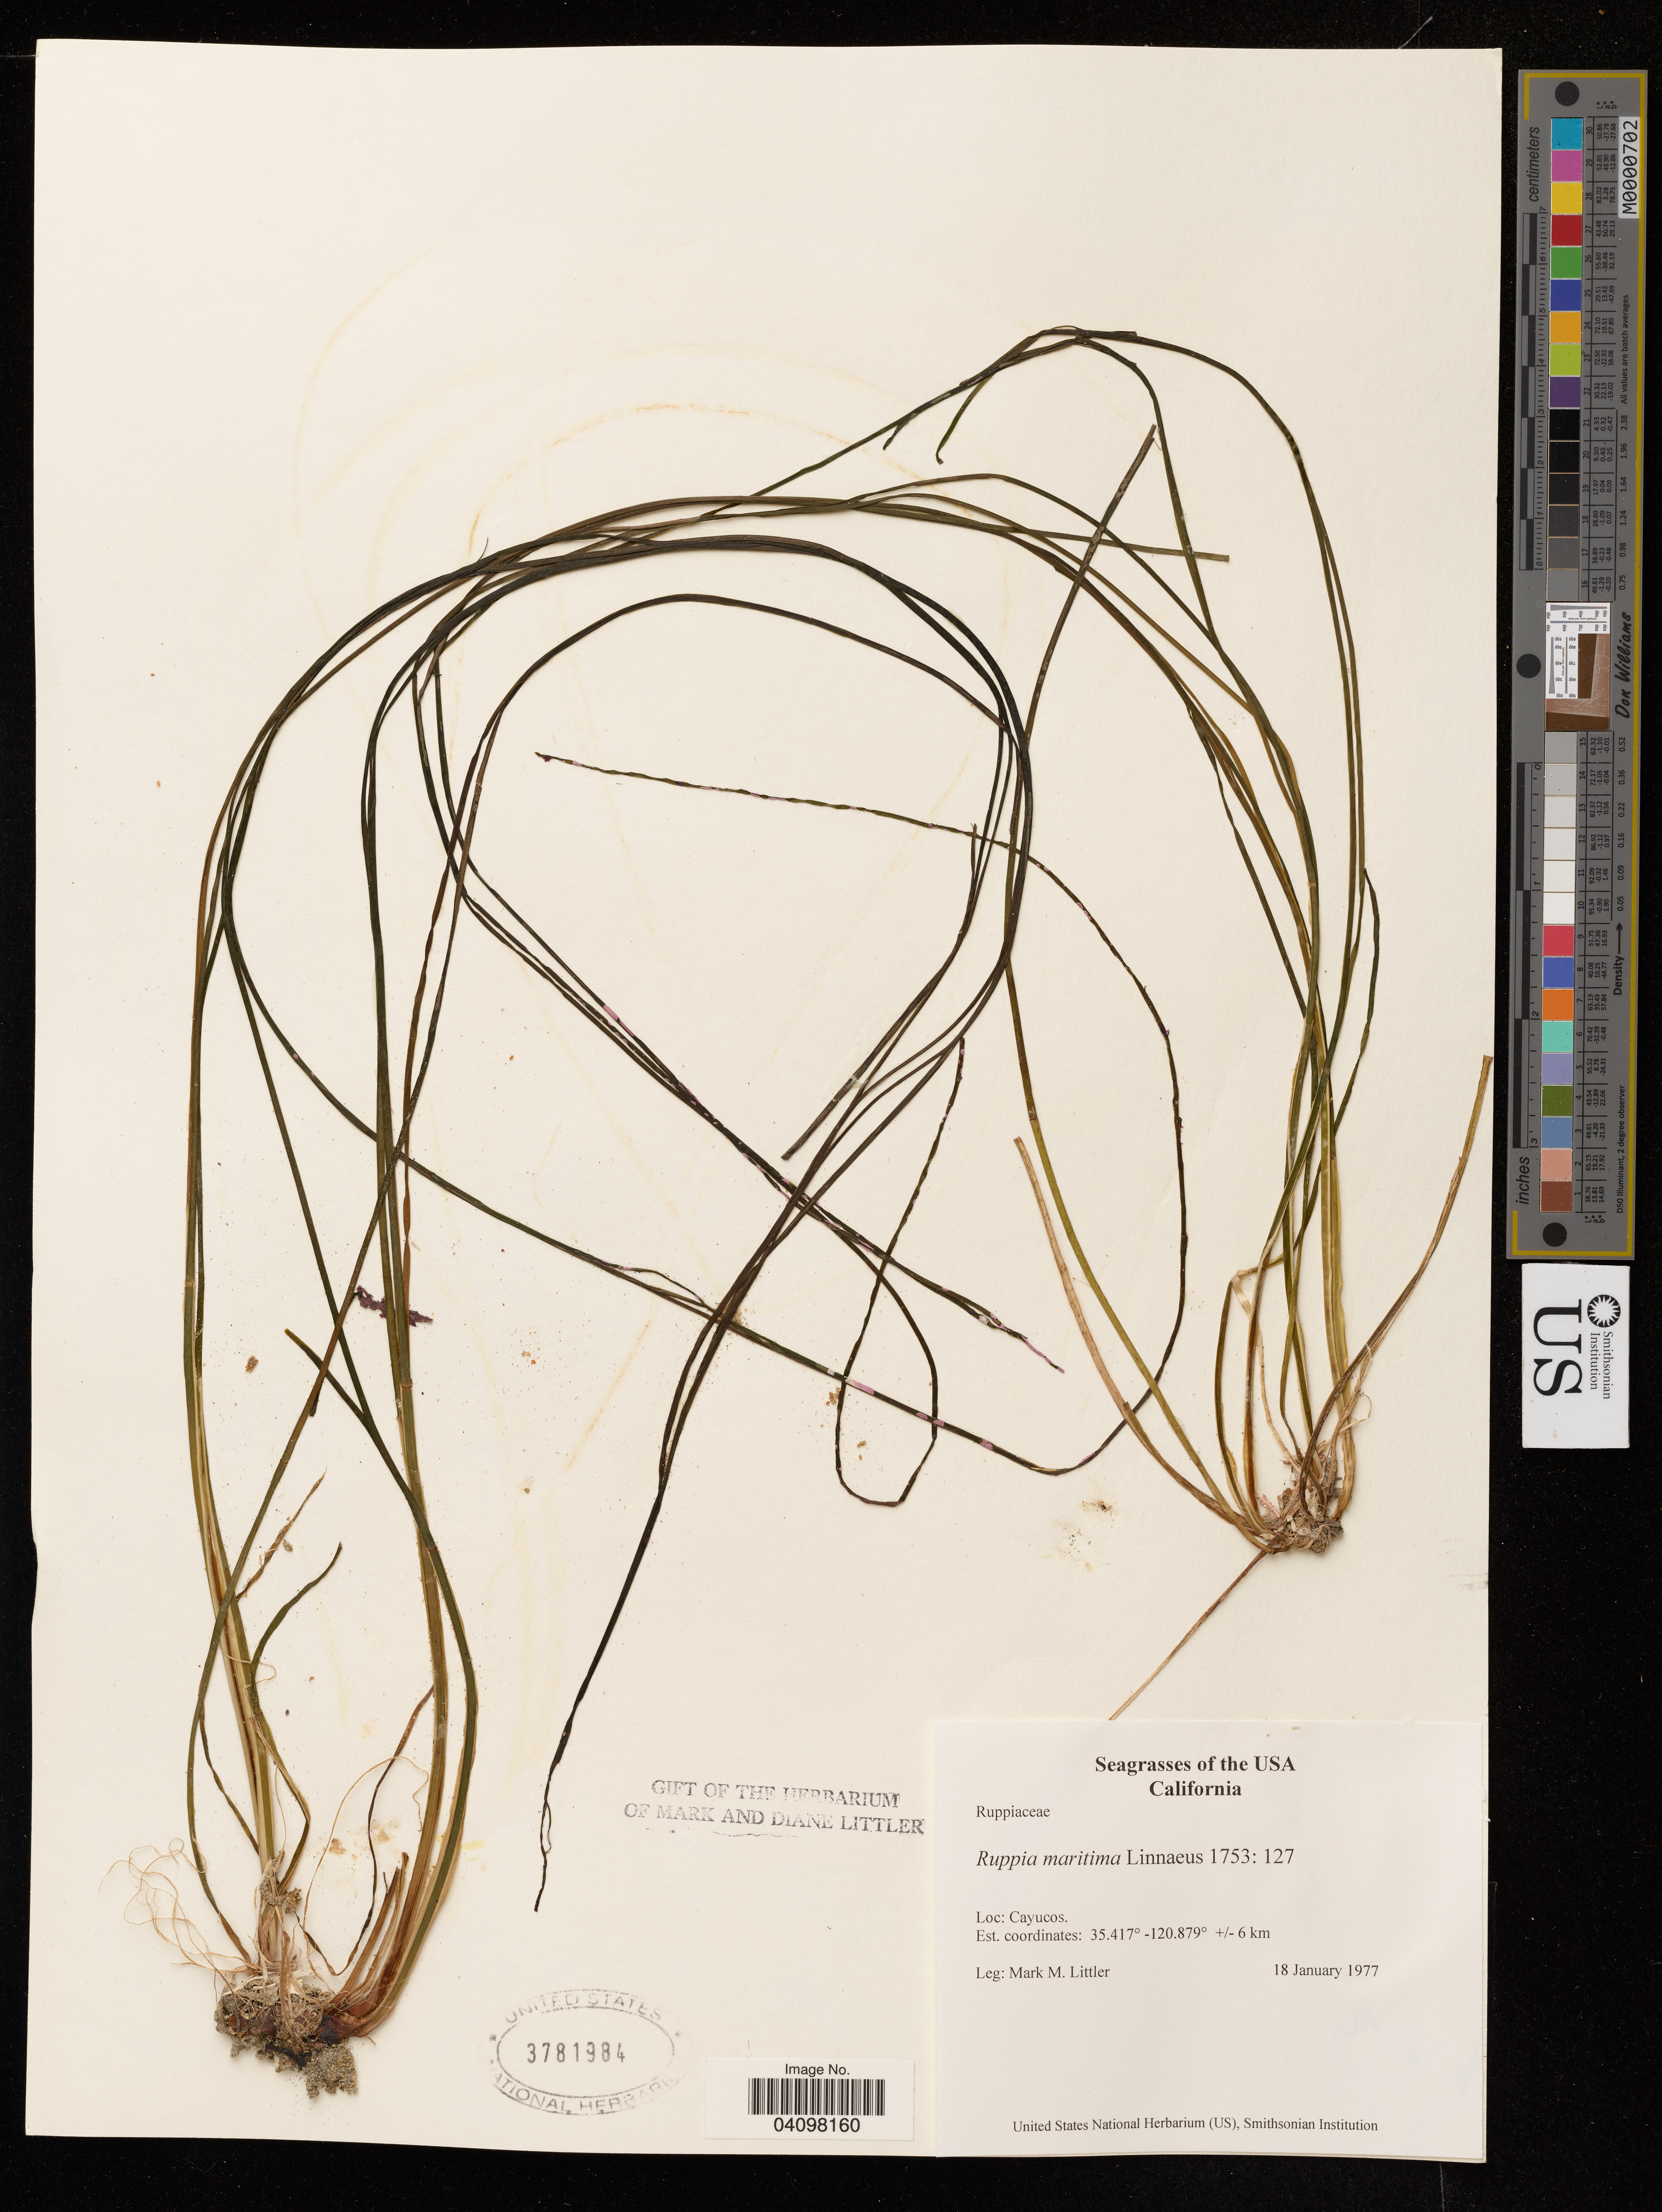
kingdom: Plantae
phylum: Tracheophyta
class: Liliopsida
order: Alismatales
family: Ruppiaceae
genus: Ruppia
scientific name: Ruppia maritima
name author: L.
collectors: M. M. Littler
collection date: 1977-01-18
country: United States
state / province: California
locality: USA, California. Cayucos.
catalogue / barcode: US 3781984